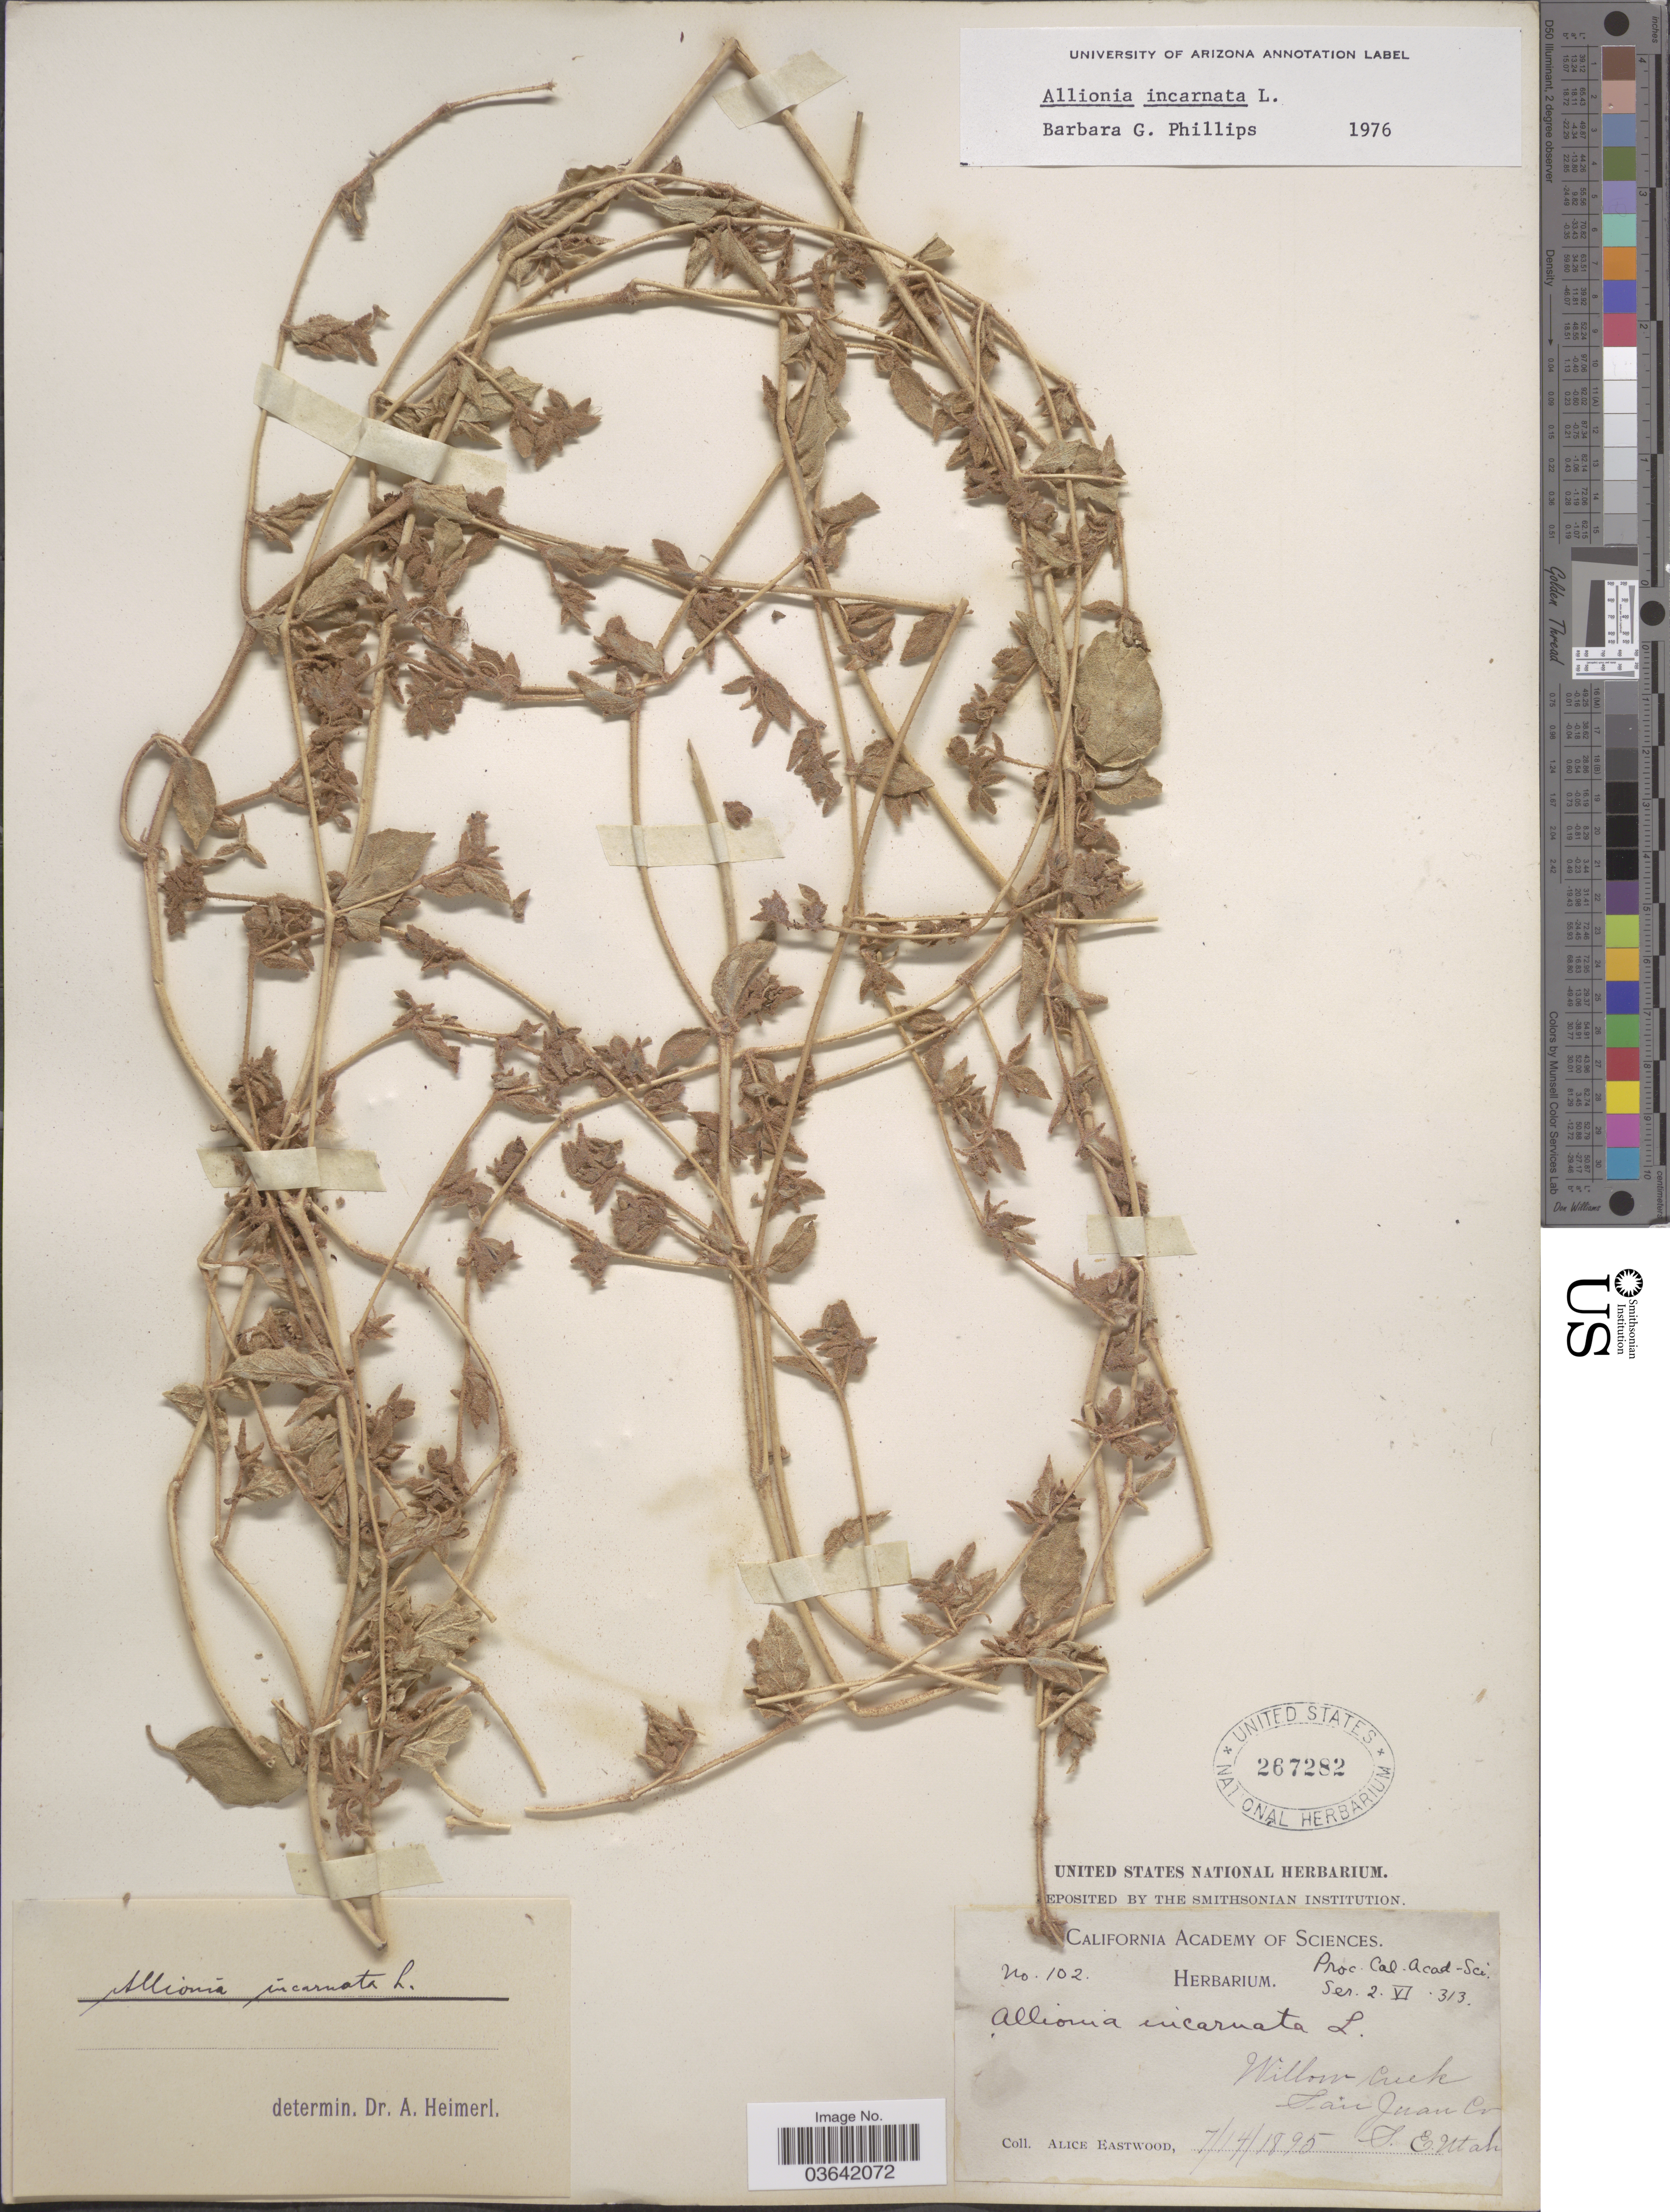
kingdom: Plantae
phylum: Tracheophyta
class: Magnoliopsida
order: Caryophyllales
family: Nyctaginaceae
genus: Allionia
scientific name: Allionia incarnata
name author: L.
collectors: A. Eastwood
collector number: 102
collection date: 1895-07-14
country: United States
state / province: Utah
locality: Willow Creek. San Juan Co. S.E. Utah.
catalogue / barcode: US 267282